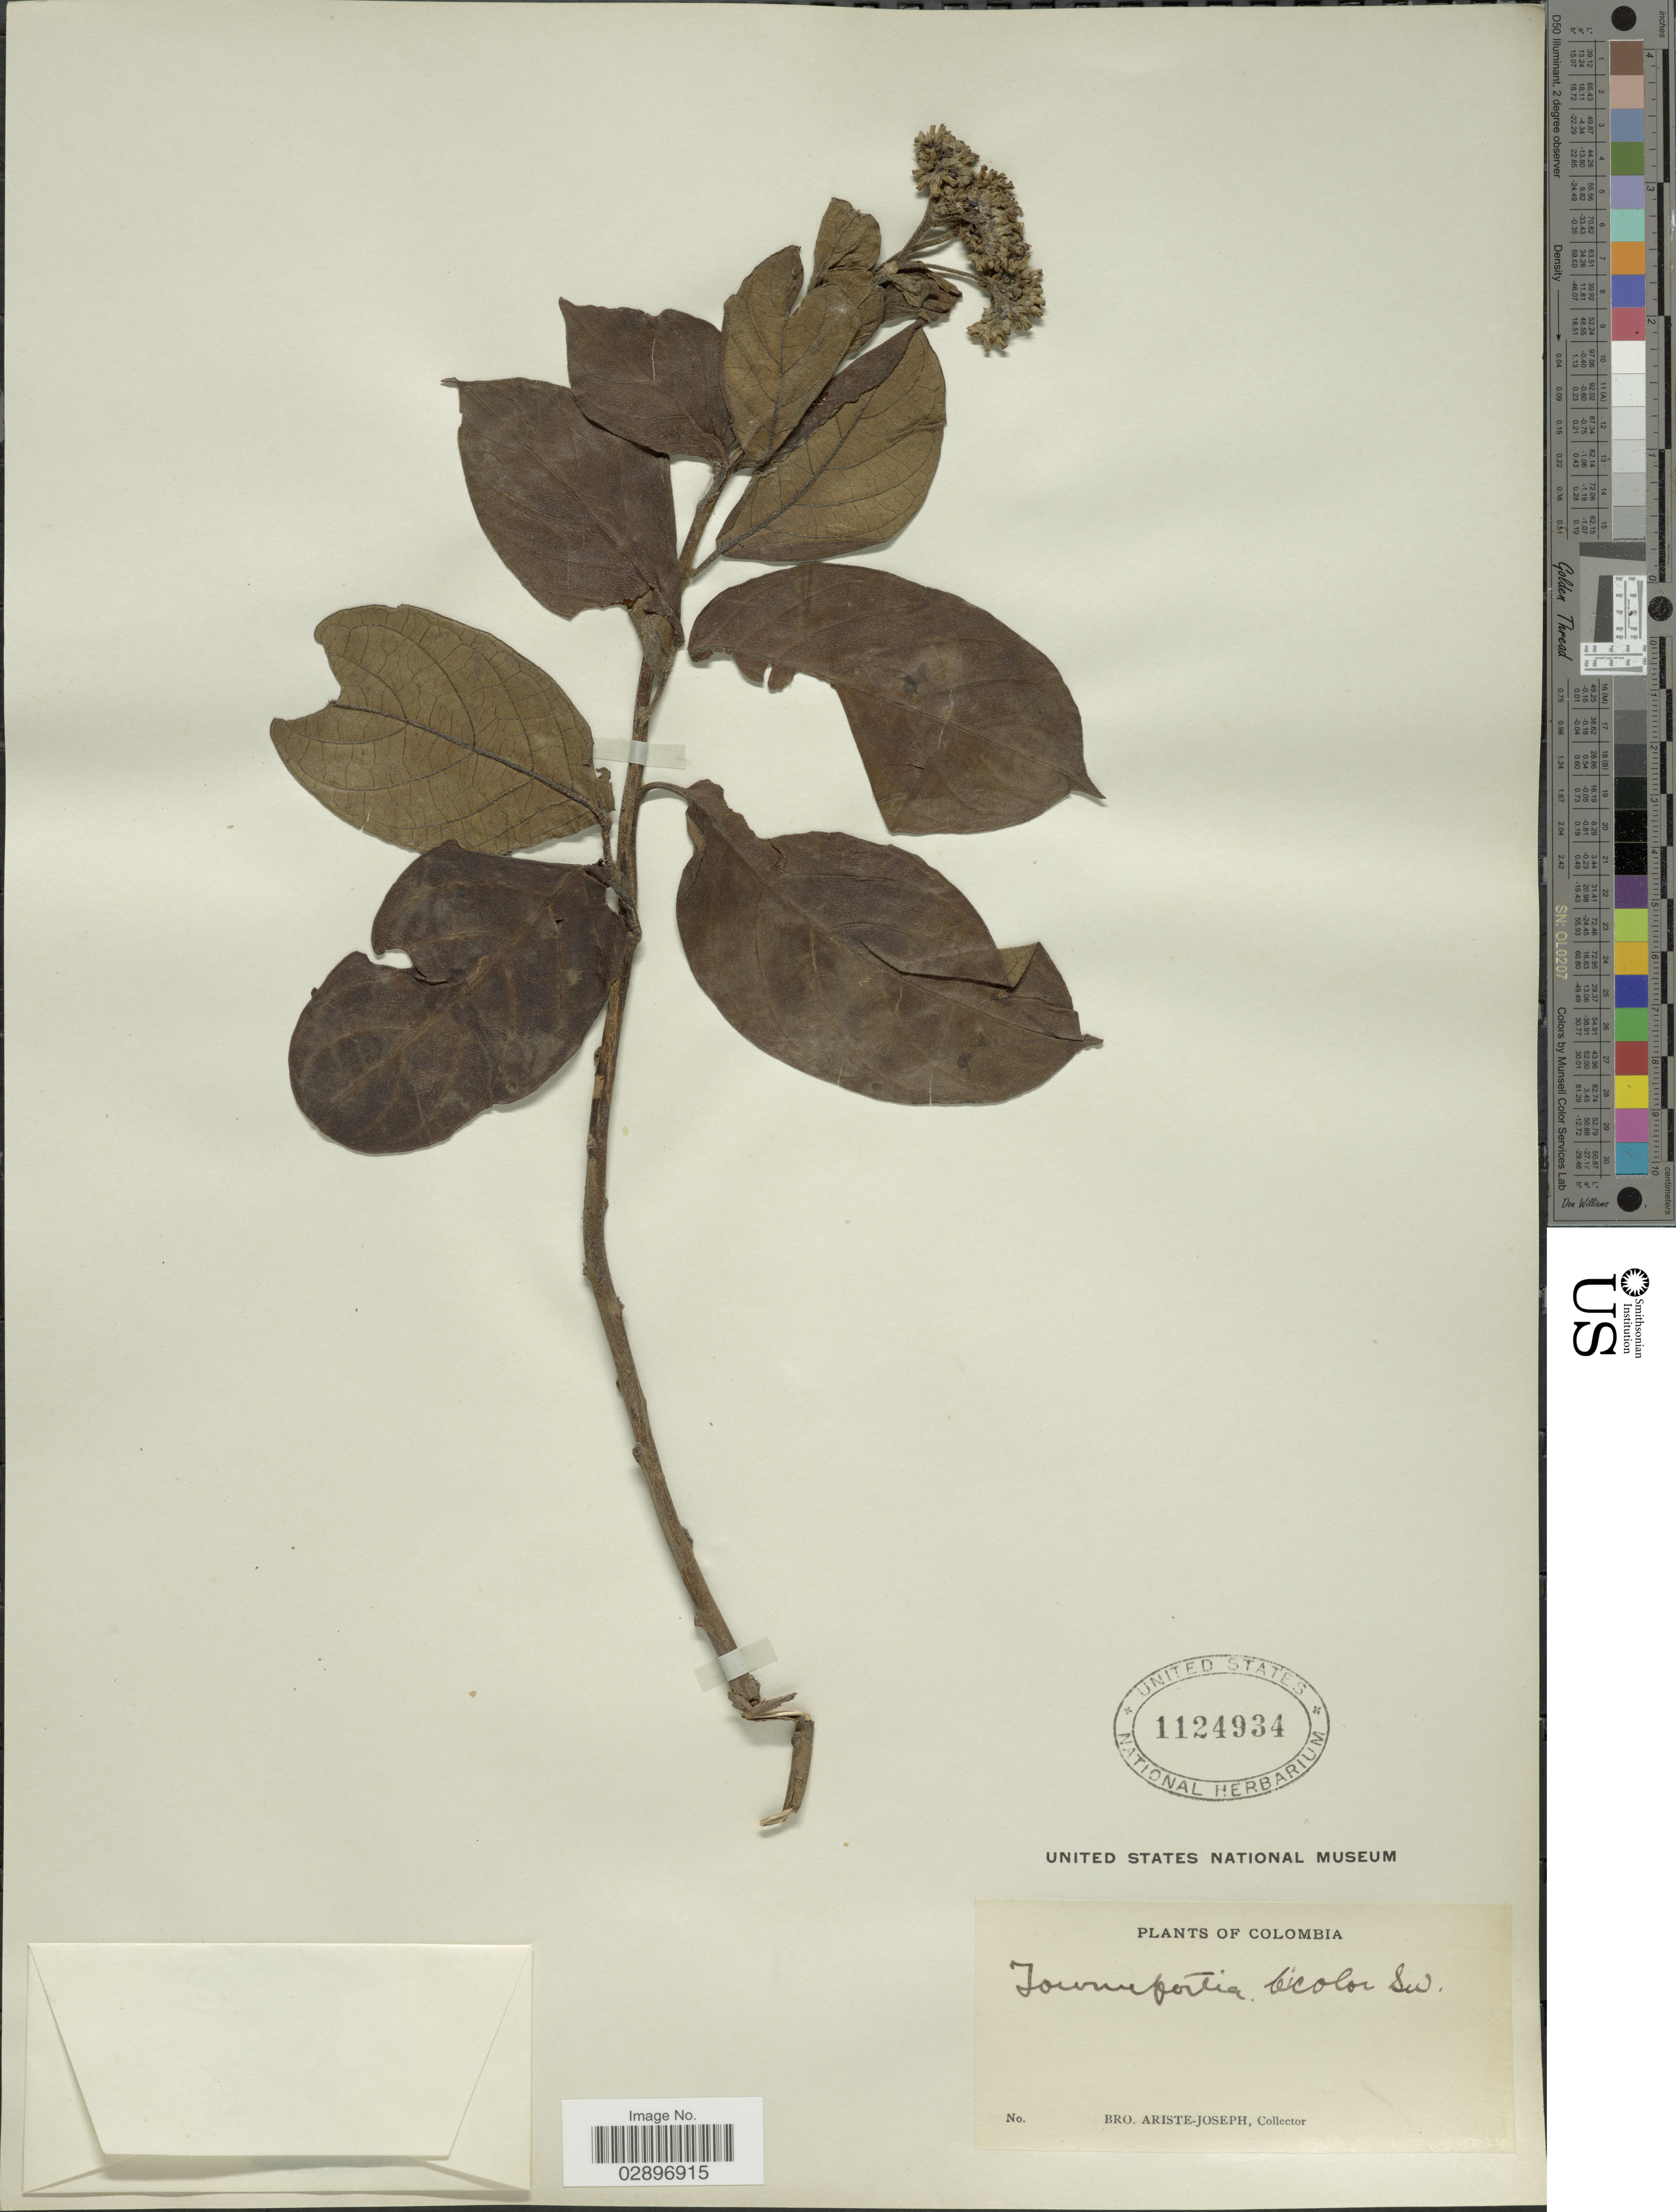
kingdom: Plantae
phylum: Tracheophyta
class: Magnoliopsida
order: Boraginales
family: Heliotropiaceae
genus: Tournefortia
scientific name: Tournefortia bicolor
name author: Sw.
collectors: Bro. Ariste-Joseph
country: Colombia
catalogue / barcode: US 1124934